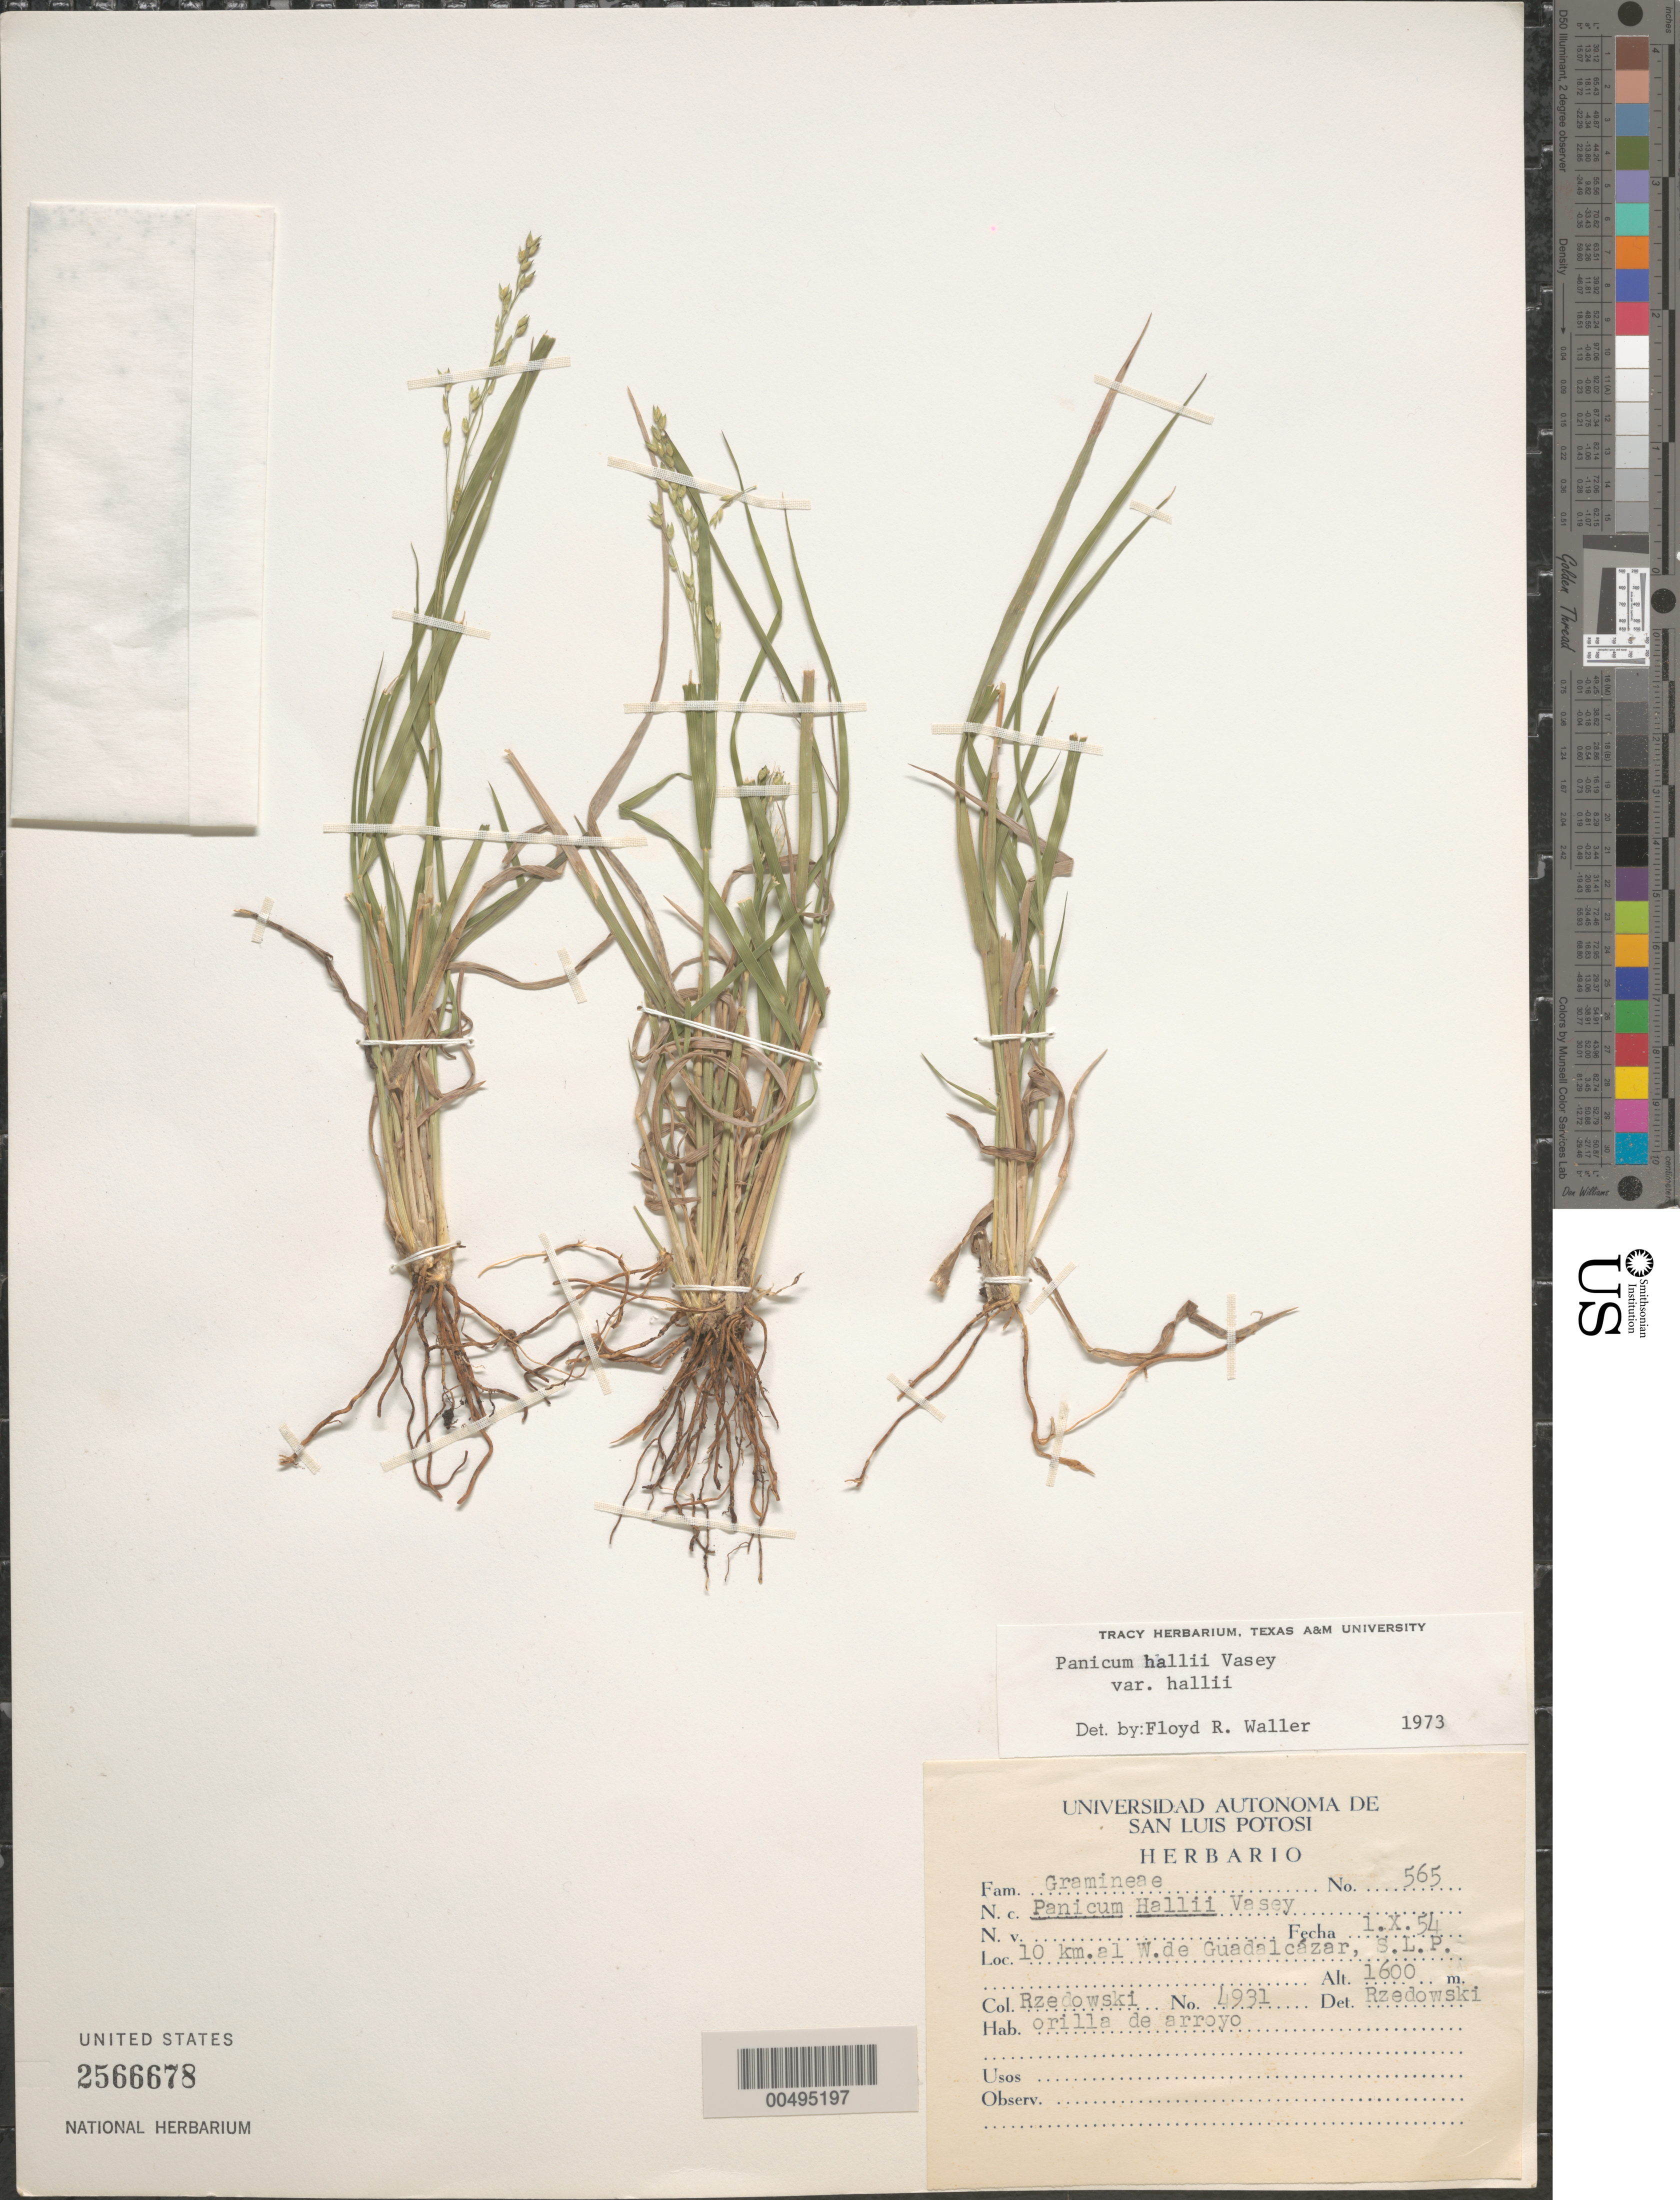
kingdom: Plantae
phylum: Tracheophyta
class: Liliopsida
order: Poales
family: Poaceae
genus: Panicum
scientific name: Panicum hallii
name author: Vasey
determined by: Waller, F. R.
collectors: J. Rzedowski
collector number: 4931 (565)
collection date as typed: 1 Oct 1954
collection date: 1954-10-01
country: Mexico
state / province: San Luis Potosi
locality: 10 km al W de Guadalcázar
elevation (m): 1600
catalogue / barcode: US 2566678